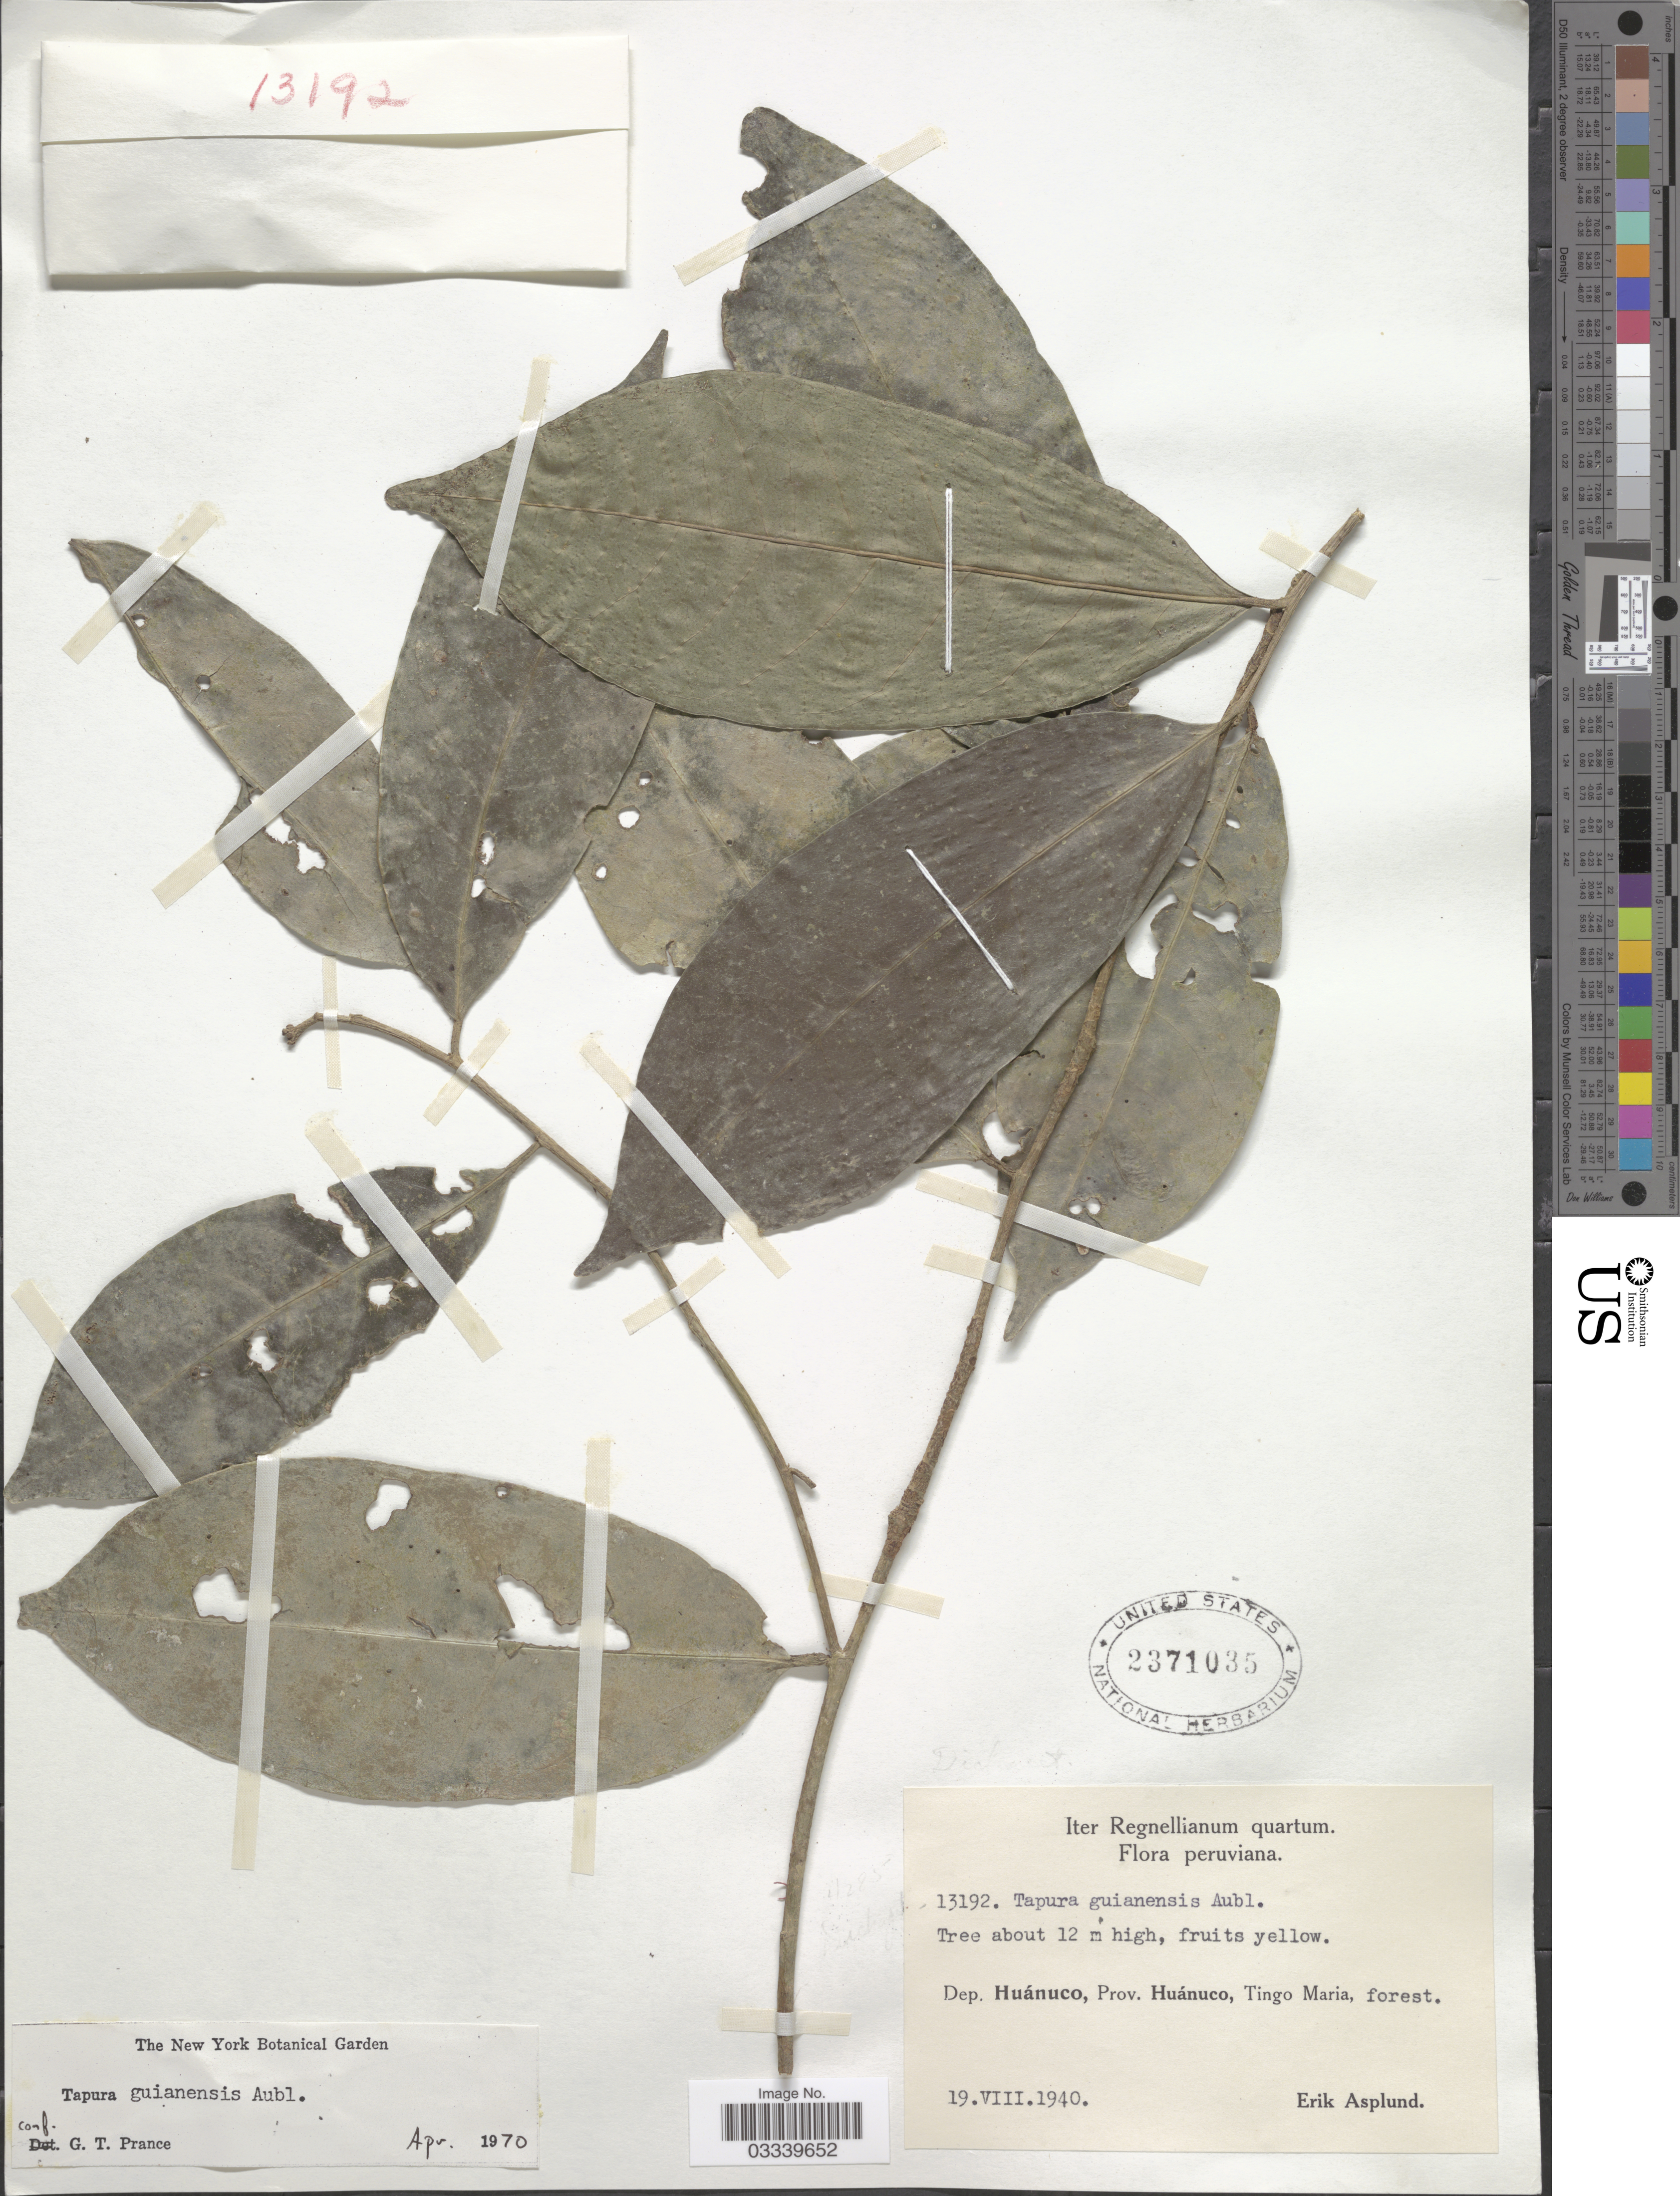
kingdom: Plantae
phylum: Tracheophyta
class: Magnoliopsida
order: Malpighiales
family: Dichapetalaceae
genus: Tapura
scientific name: Tapura guianensis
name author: Aubl.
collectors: E. Asplund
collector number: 13192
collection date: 1940-08-19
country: Peru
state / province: Huánuco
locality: Dept. Huánuco, Tingo Maria, forest.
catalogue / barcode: US 2371035